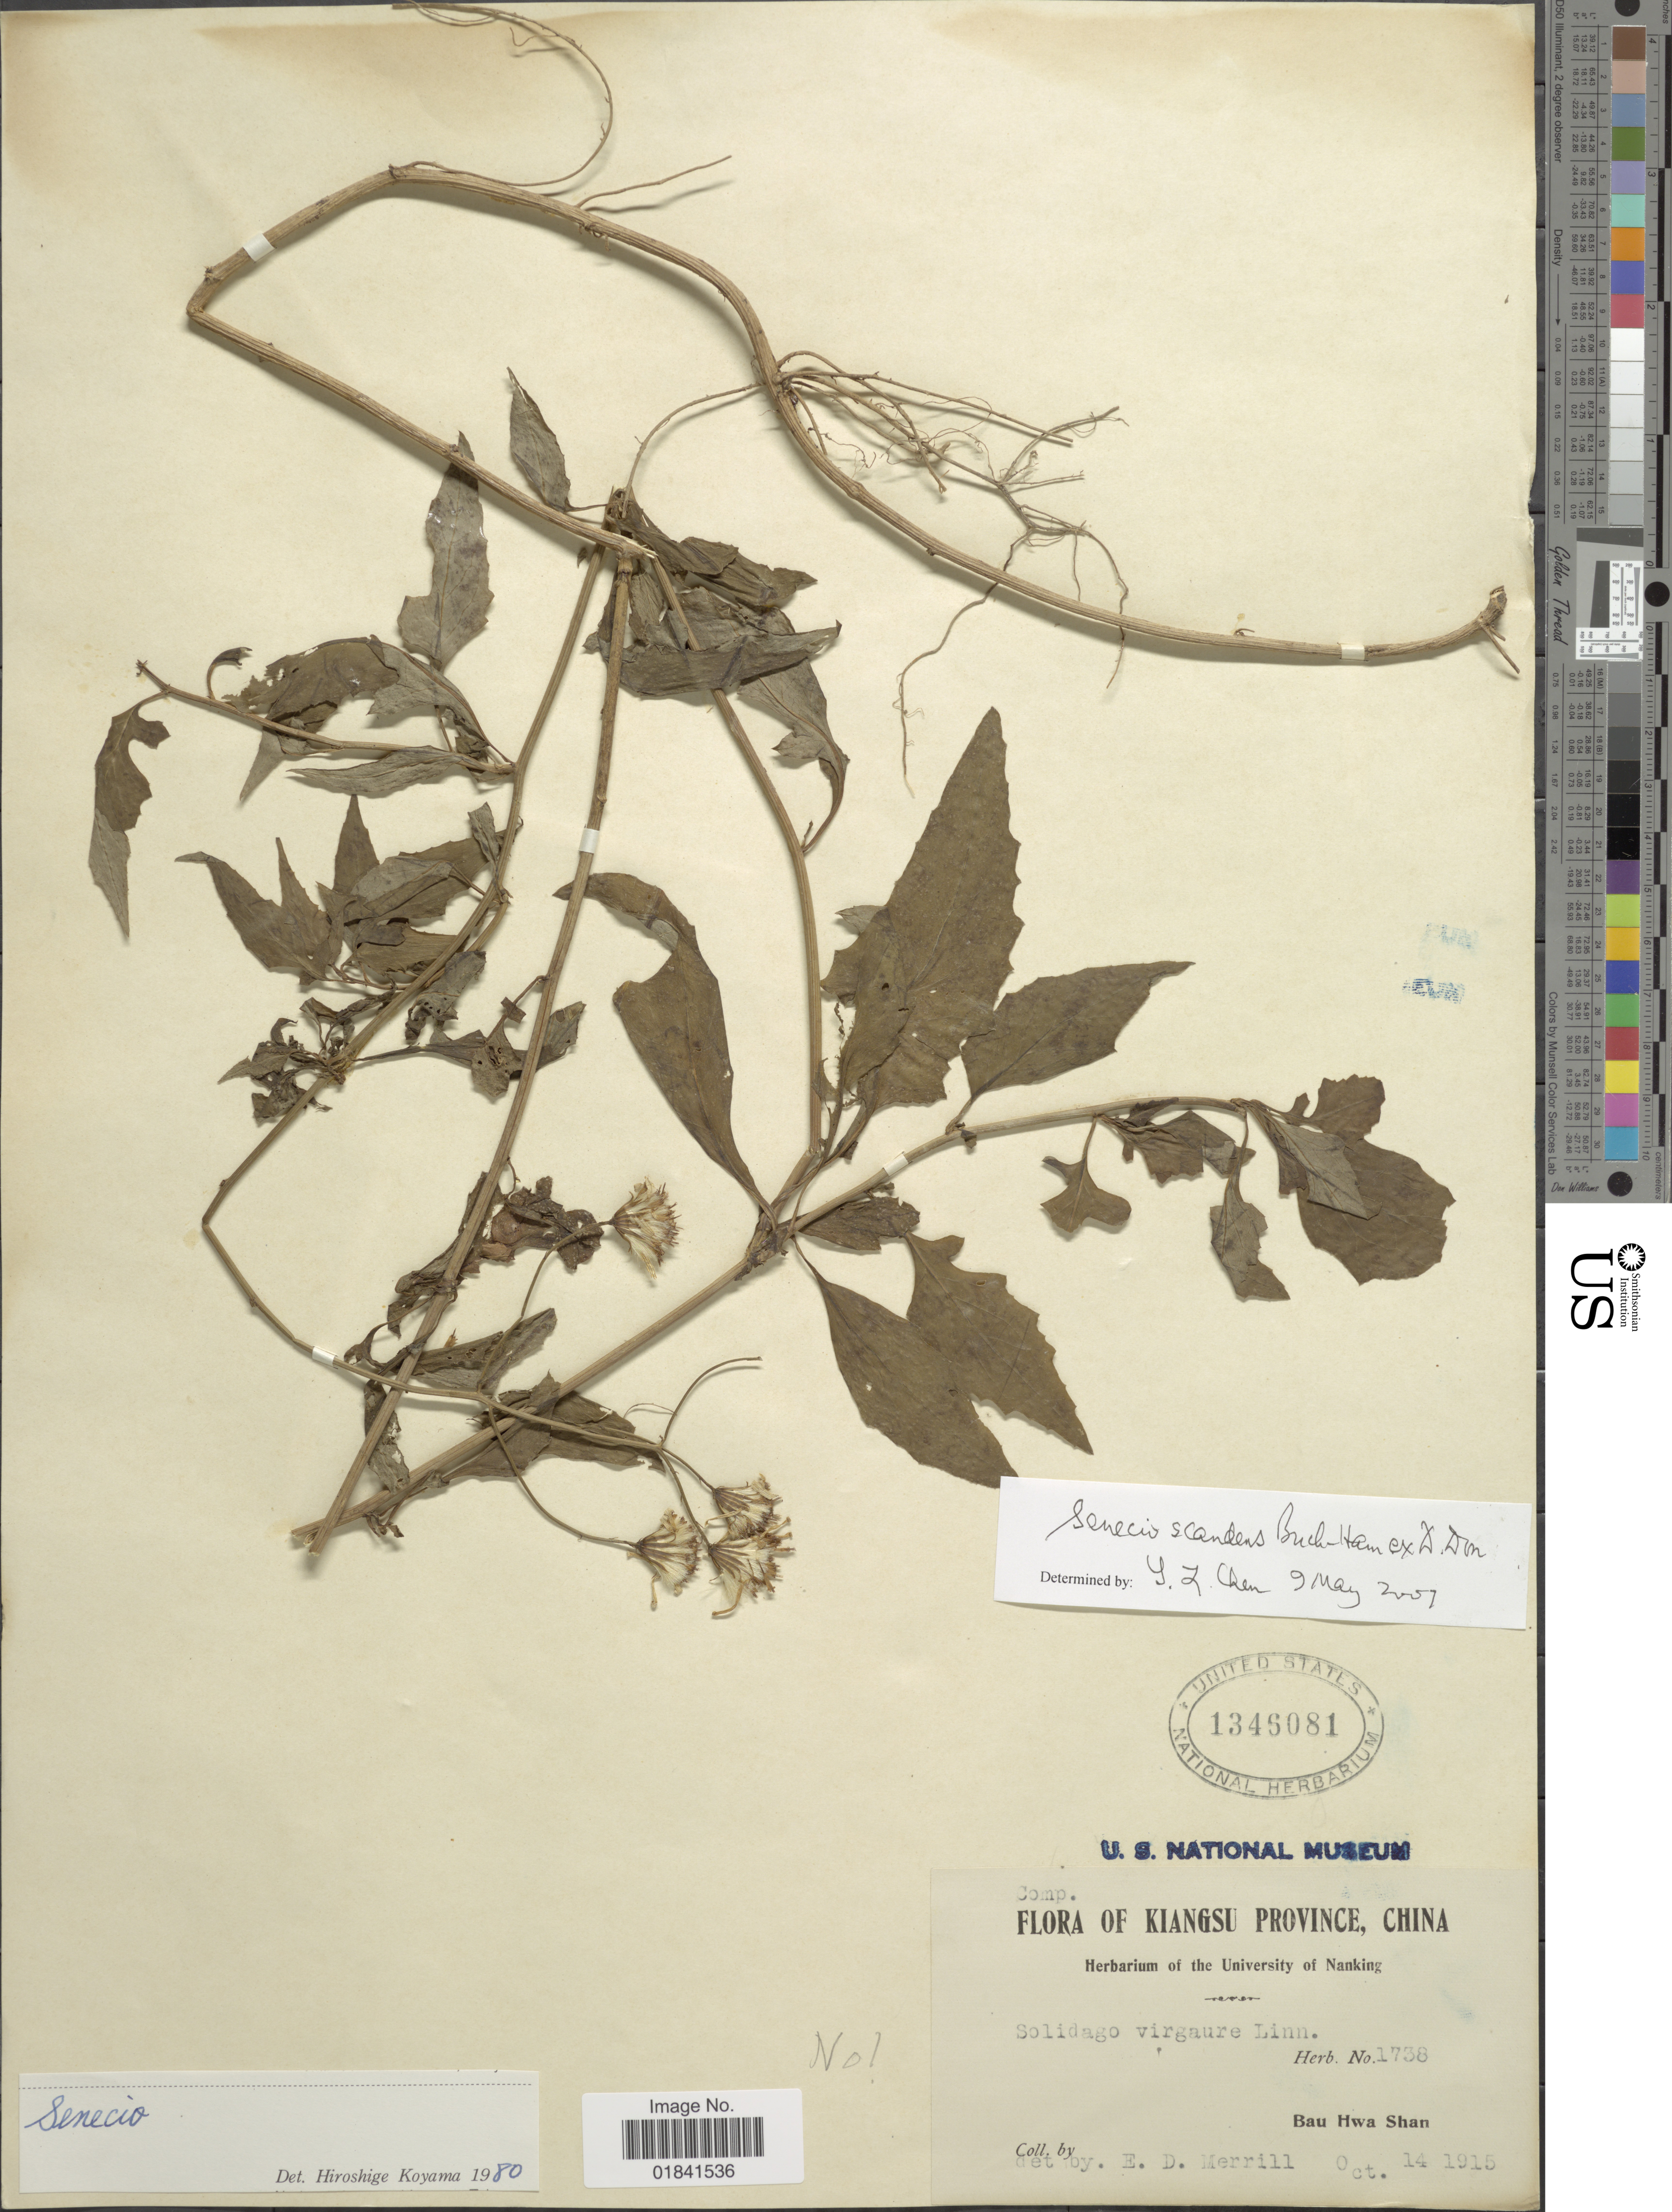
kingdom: Plantae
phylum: Tracheophyta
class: Magnoliopsida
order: Asterales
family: Asteraceae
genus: Senecio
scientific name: Senecio scandens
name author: Buch.-Ham. ex D. Don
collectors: ex herb. University of Nanking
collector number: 1738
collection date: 1915-10-14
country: China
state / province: Jiangsu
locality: Kiangsu Province, Bau Hwa Shan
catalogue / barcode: US 1346081